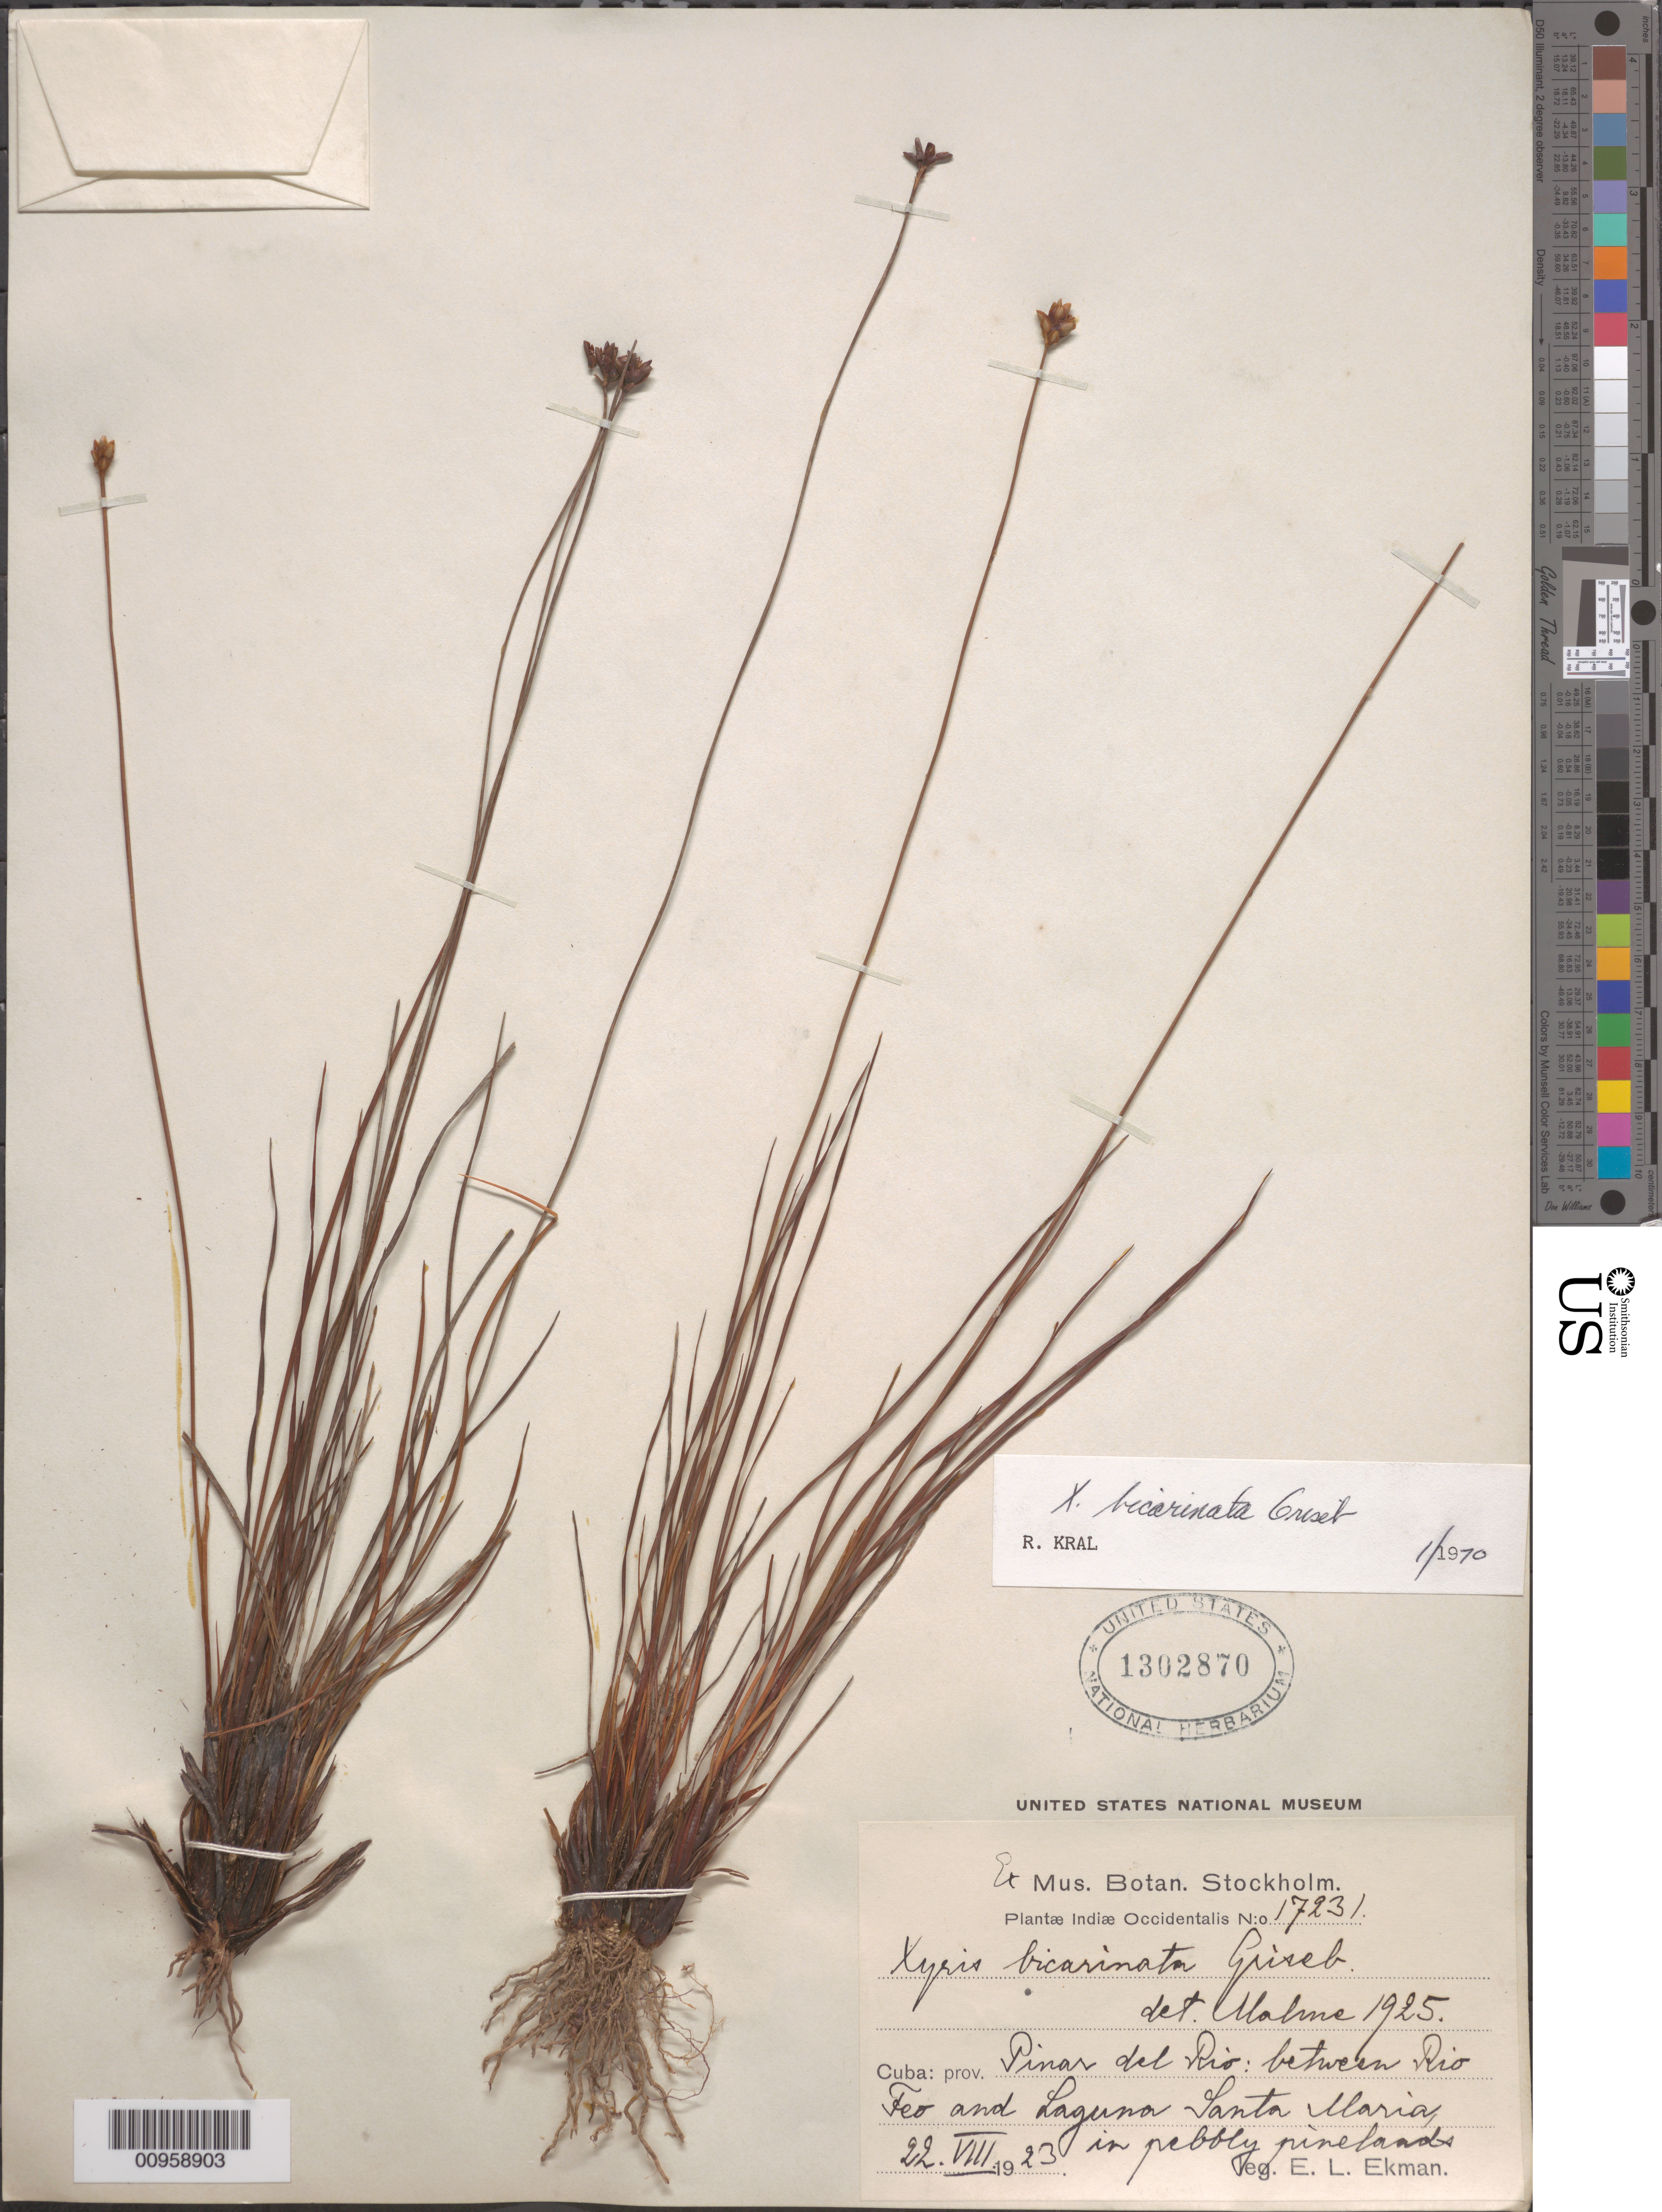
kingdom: Plantae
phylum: Tracheophyta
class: Liliopsida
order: Poales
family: Xyridaceae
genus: Xyris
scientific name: Xyris bicarinata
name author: Griseb.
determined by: Kral, Robert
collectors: E. L. Ekman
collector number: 17231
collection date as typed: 22 Aug 1923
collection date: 1923-08-22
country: Cuba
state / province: Pinar del Rio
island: Cuba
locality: Between Rio Feo and Laguna Santa Maria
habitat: In pebbly pinelands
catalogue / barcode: US 1302870